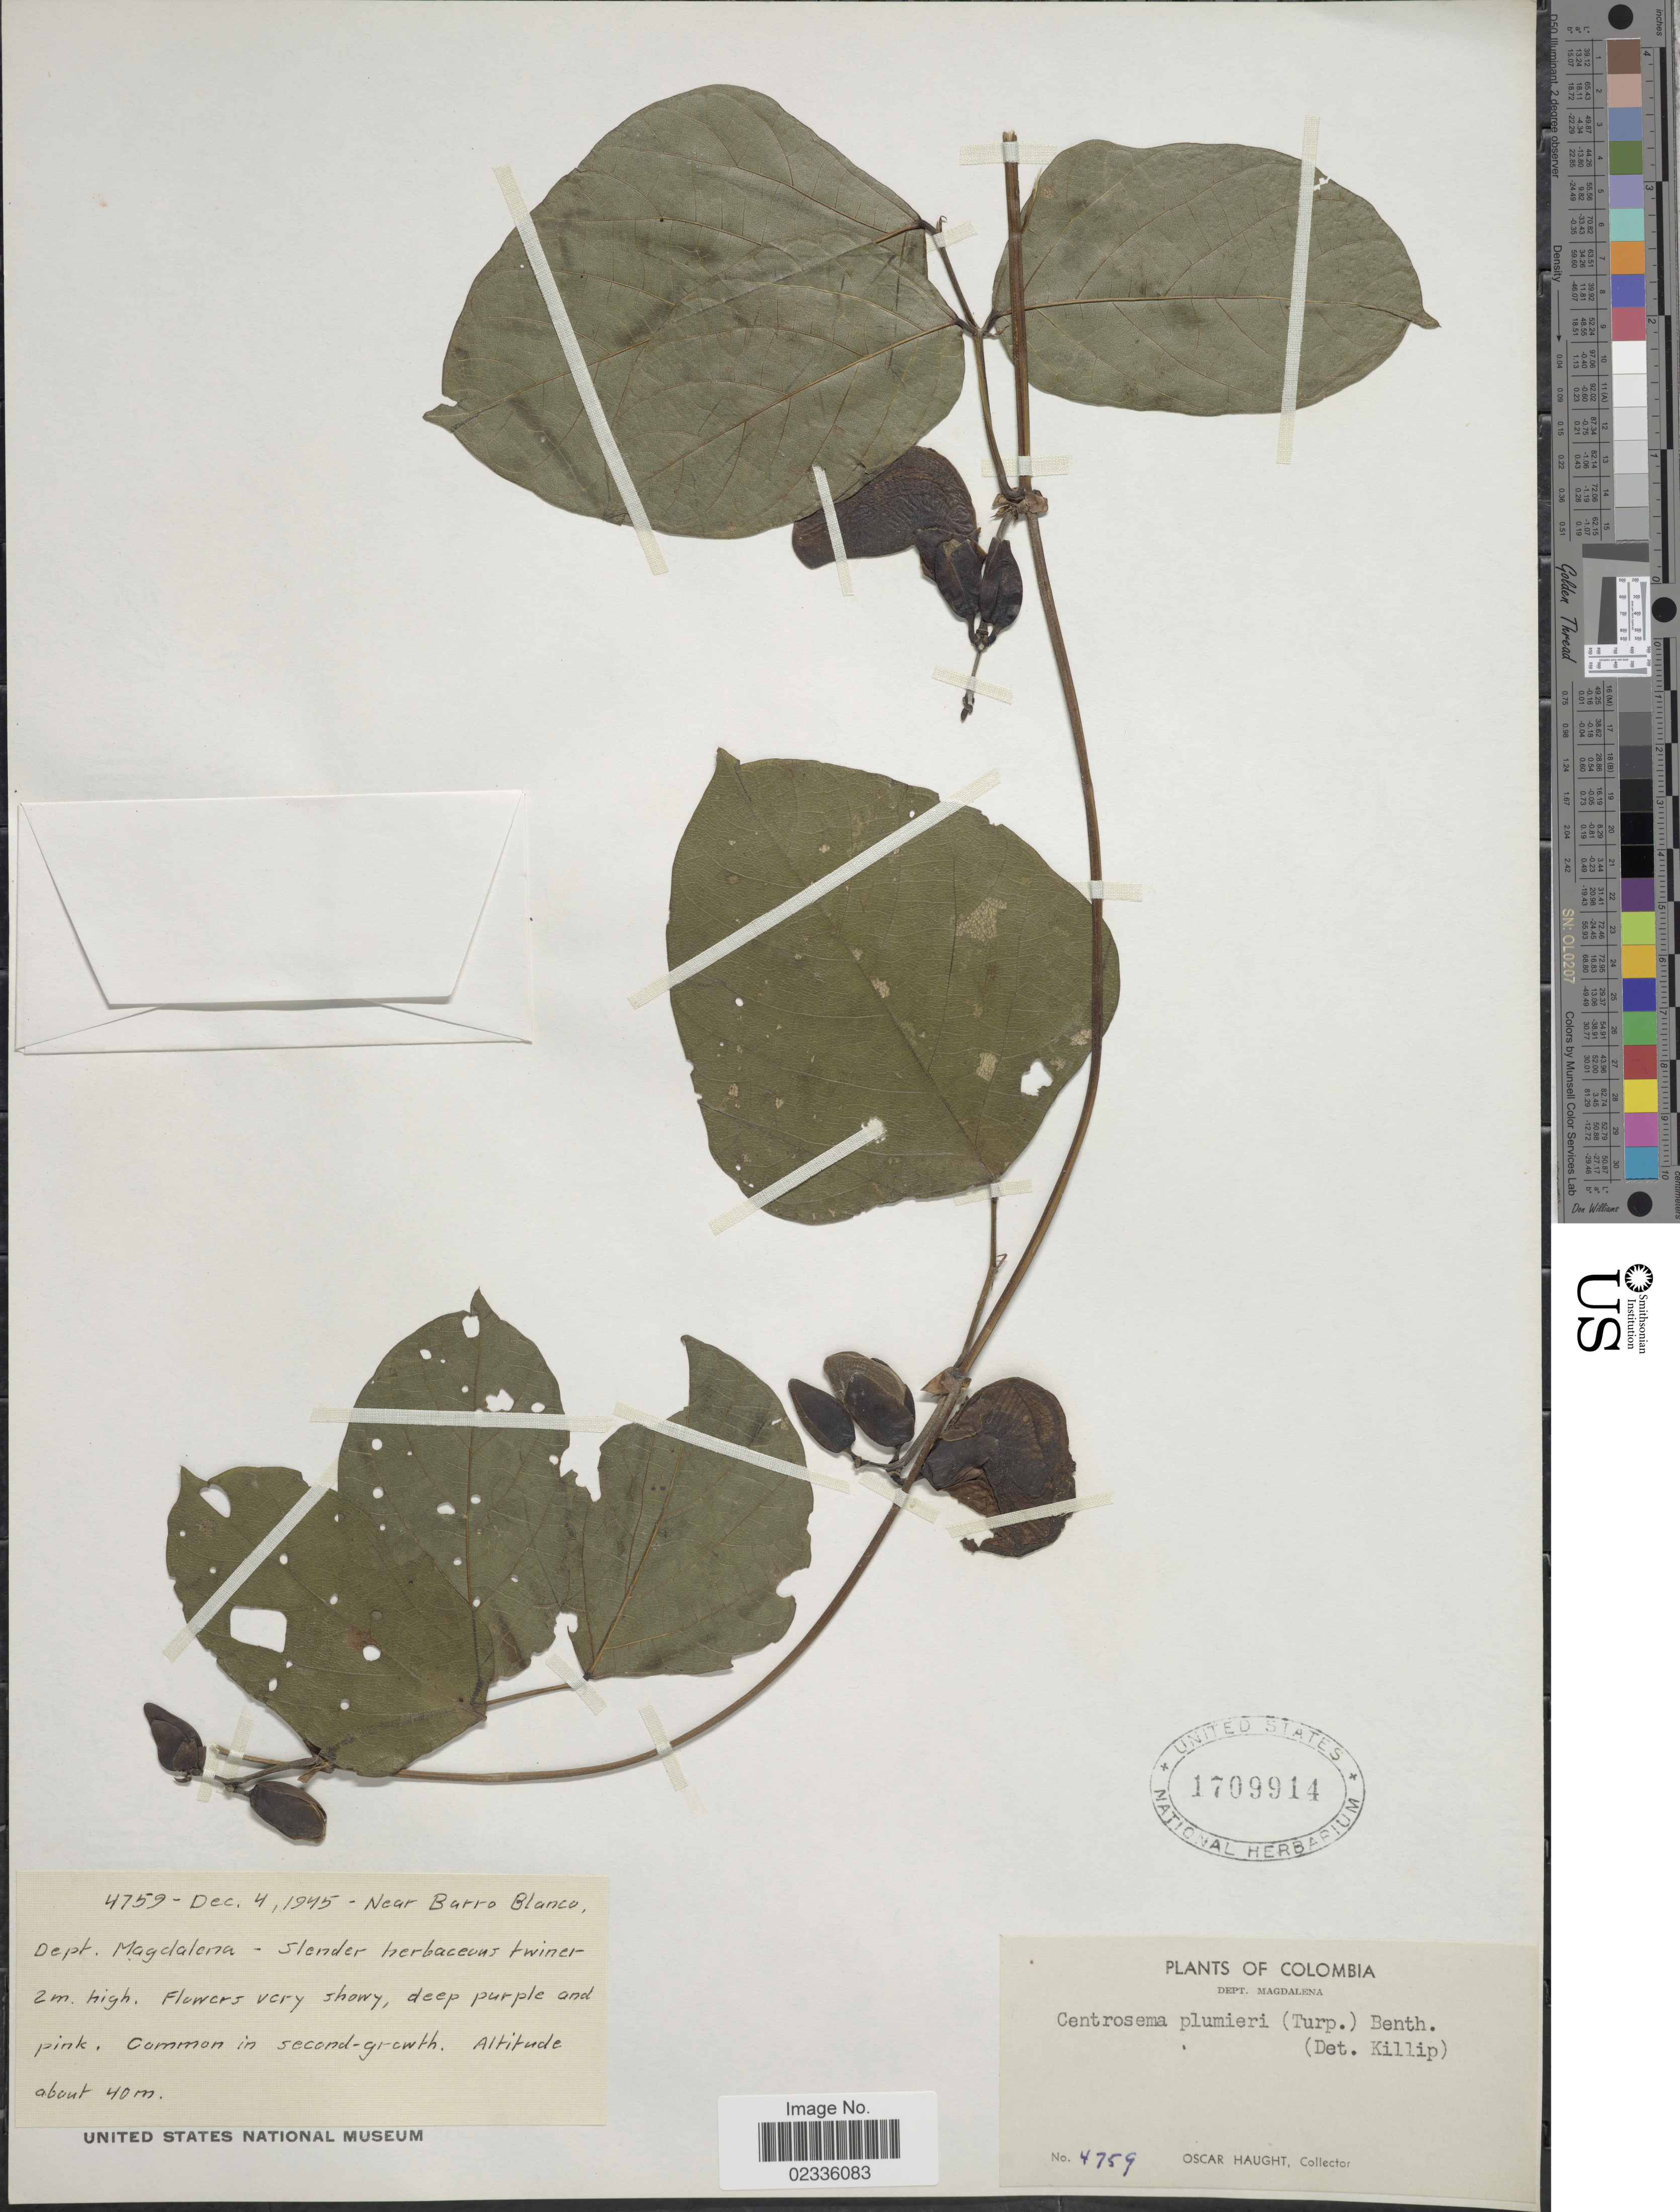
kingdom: Plantae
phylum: Tracheophyta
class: Magnoliopsida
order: Fabales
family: Fabaceae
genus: Centrosema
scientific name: Centrosema plumieri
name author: (Turpin ex Pers.) Benth.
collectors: O. Haught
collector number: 4759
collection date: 1945-12-04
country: Colombia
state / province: Magdalena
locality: Near Burro Blanco Dept. Magdalena.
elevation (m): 40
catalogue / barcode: US 1709914